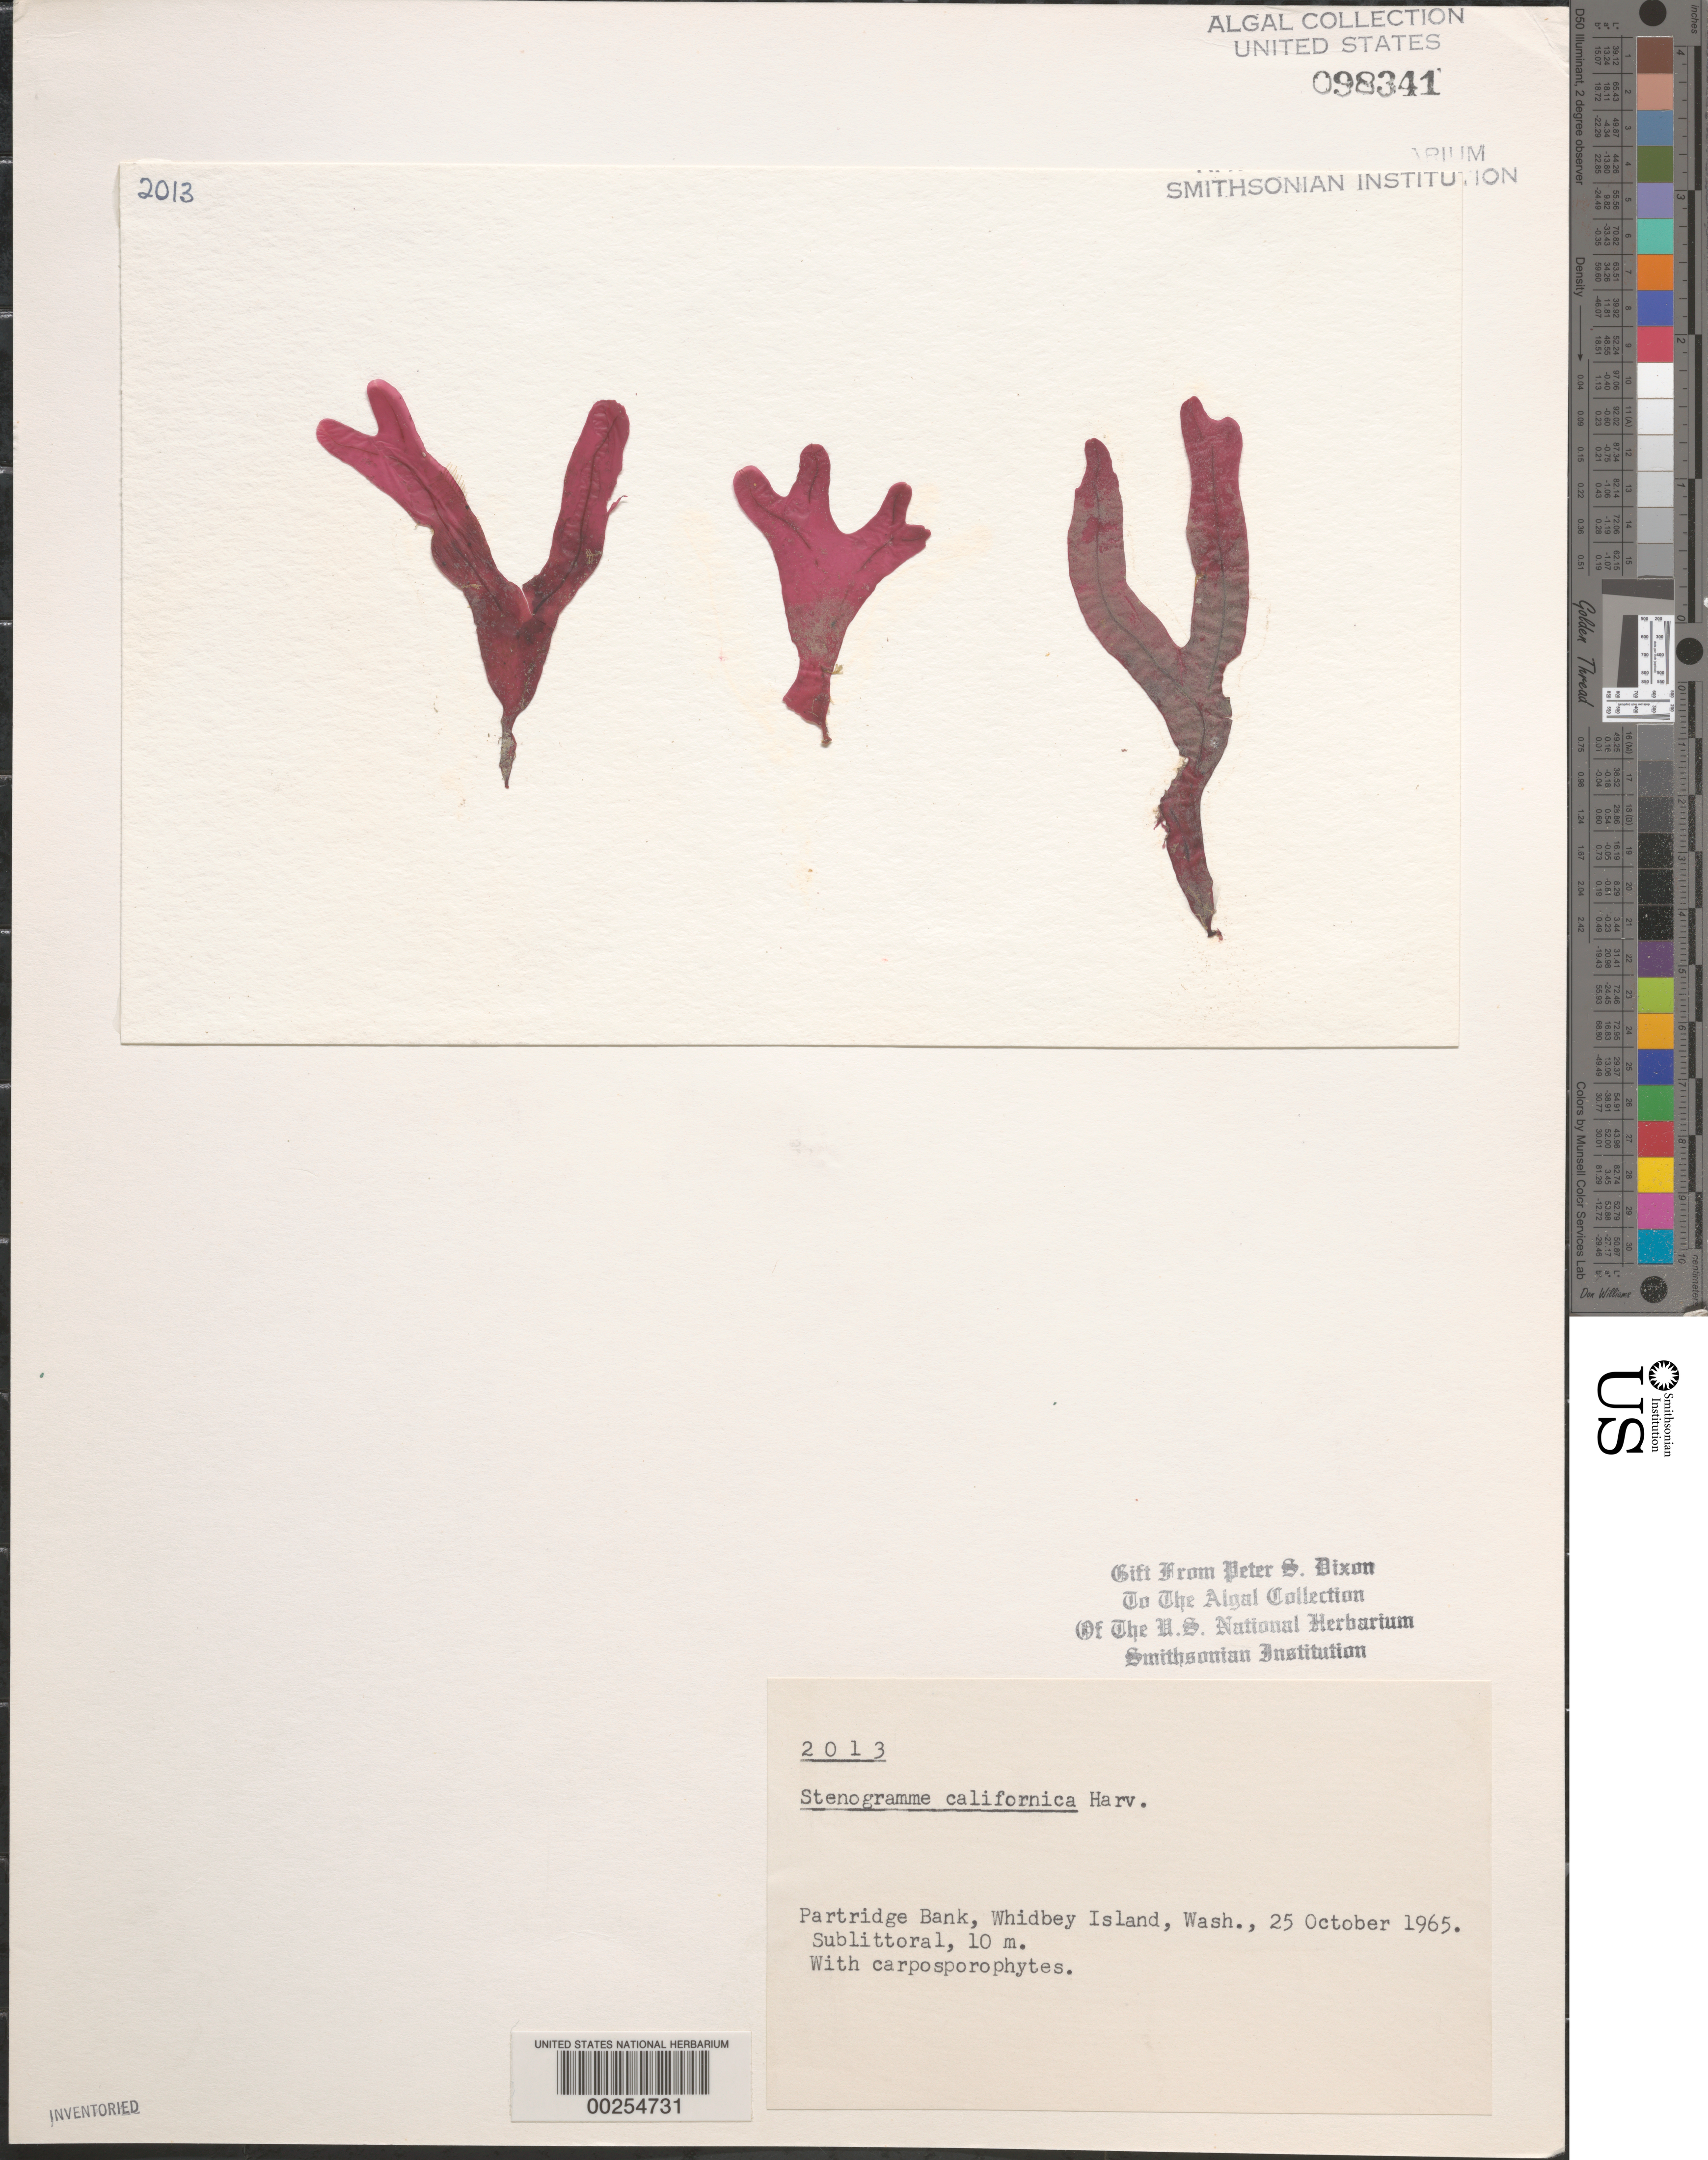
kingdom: Plantae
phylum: Rhodophyta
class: Florideophyceae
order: Gigartinales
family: Phyllophoraceae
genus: Stenogramma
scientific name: Stenogramma californica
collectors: P. S. Dixon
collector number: PSD 2013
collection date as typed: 25 Oct 1965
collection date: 1965-10-25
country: United States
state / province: Washington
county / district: Island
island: Whidbey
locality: Partridge Bank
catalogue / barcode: US 98341